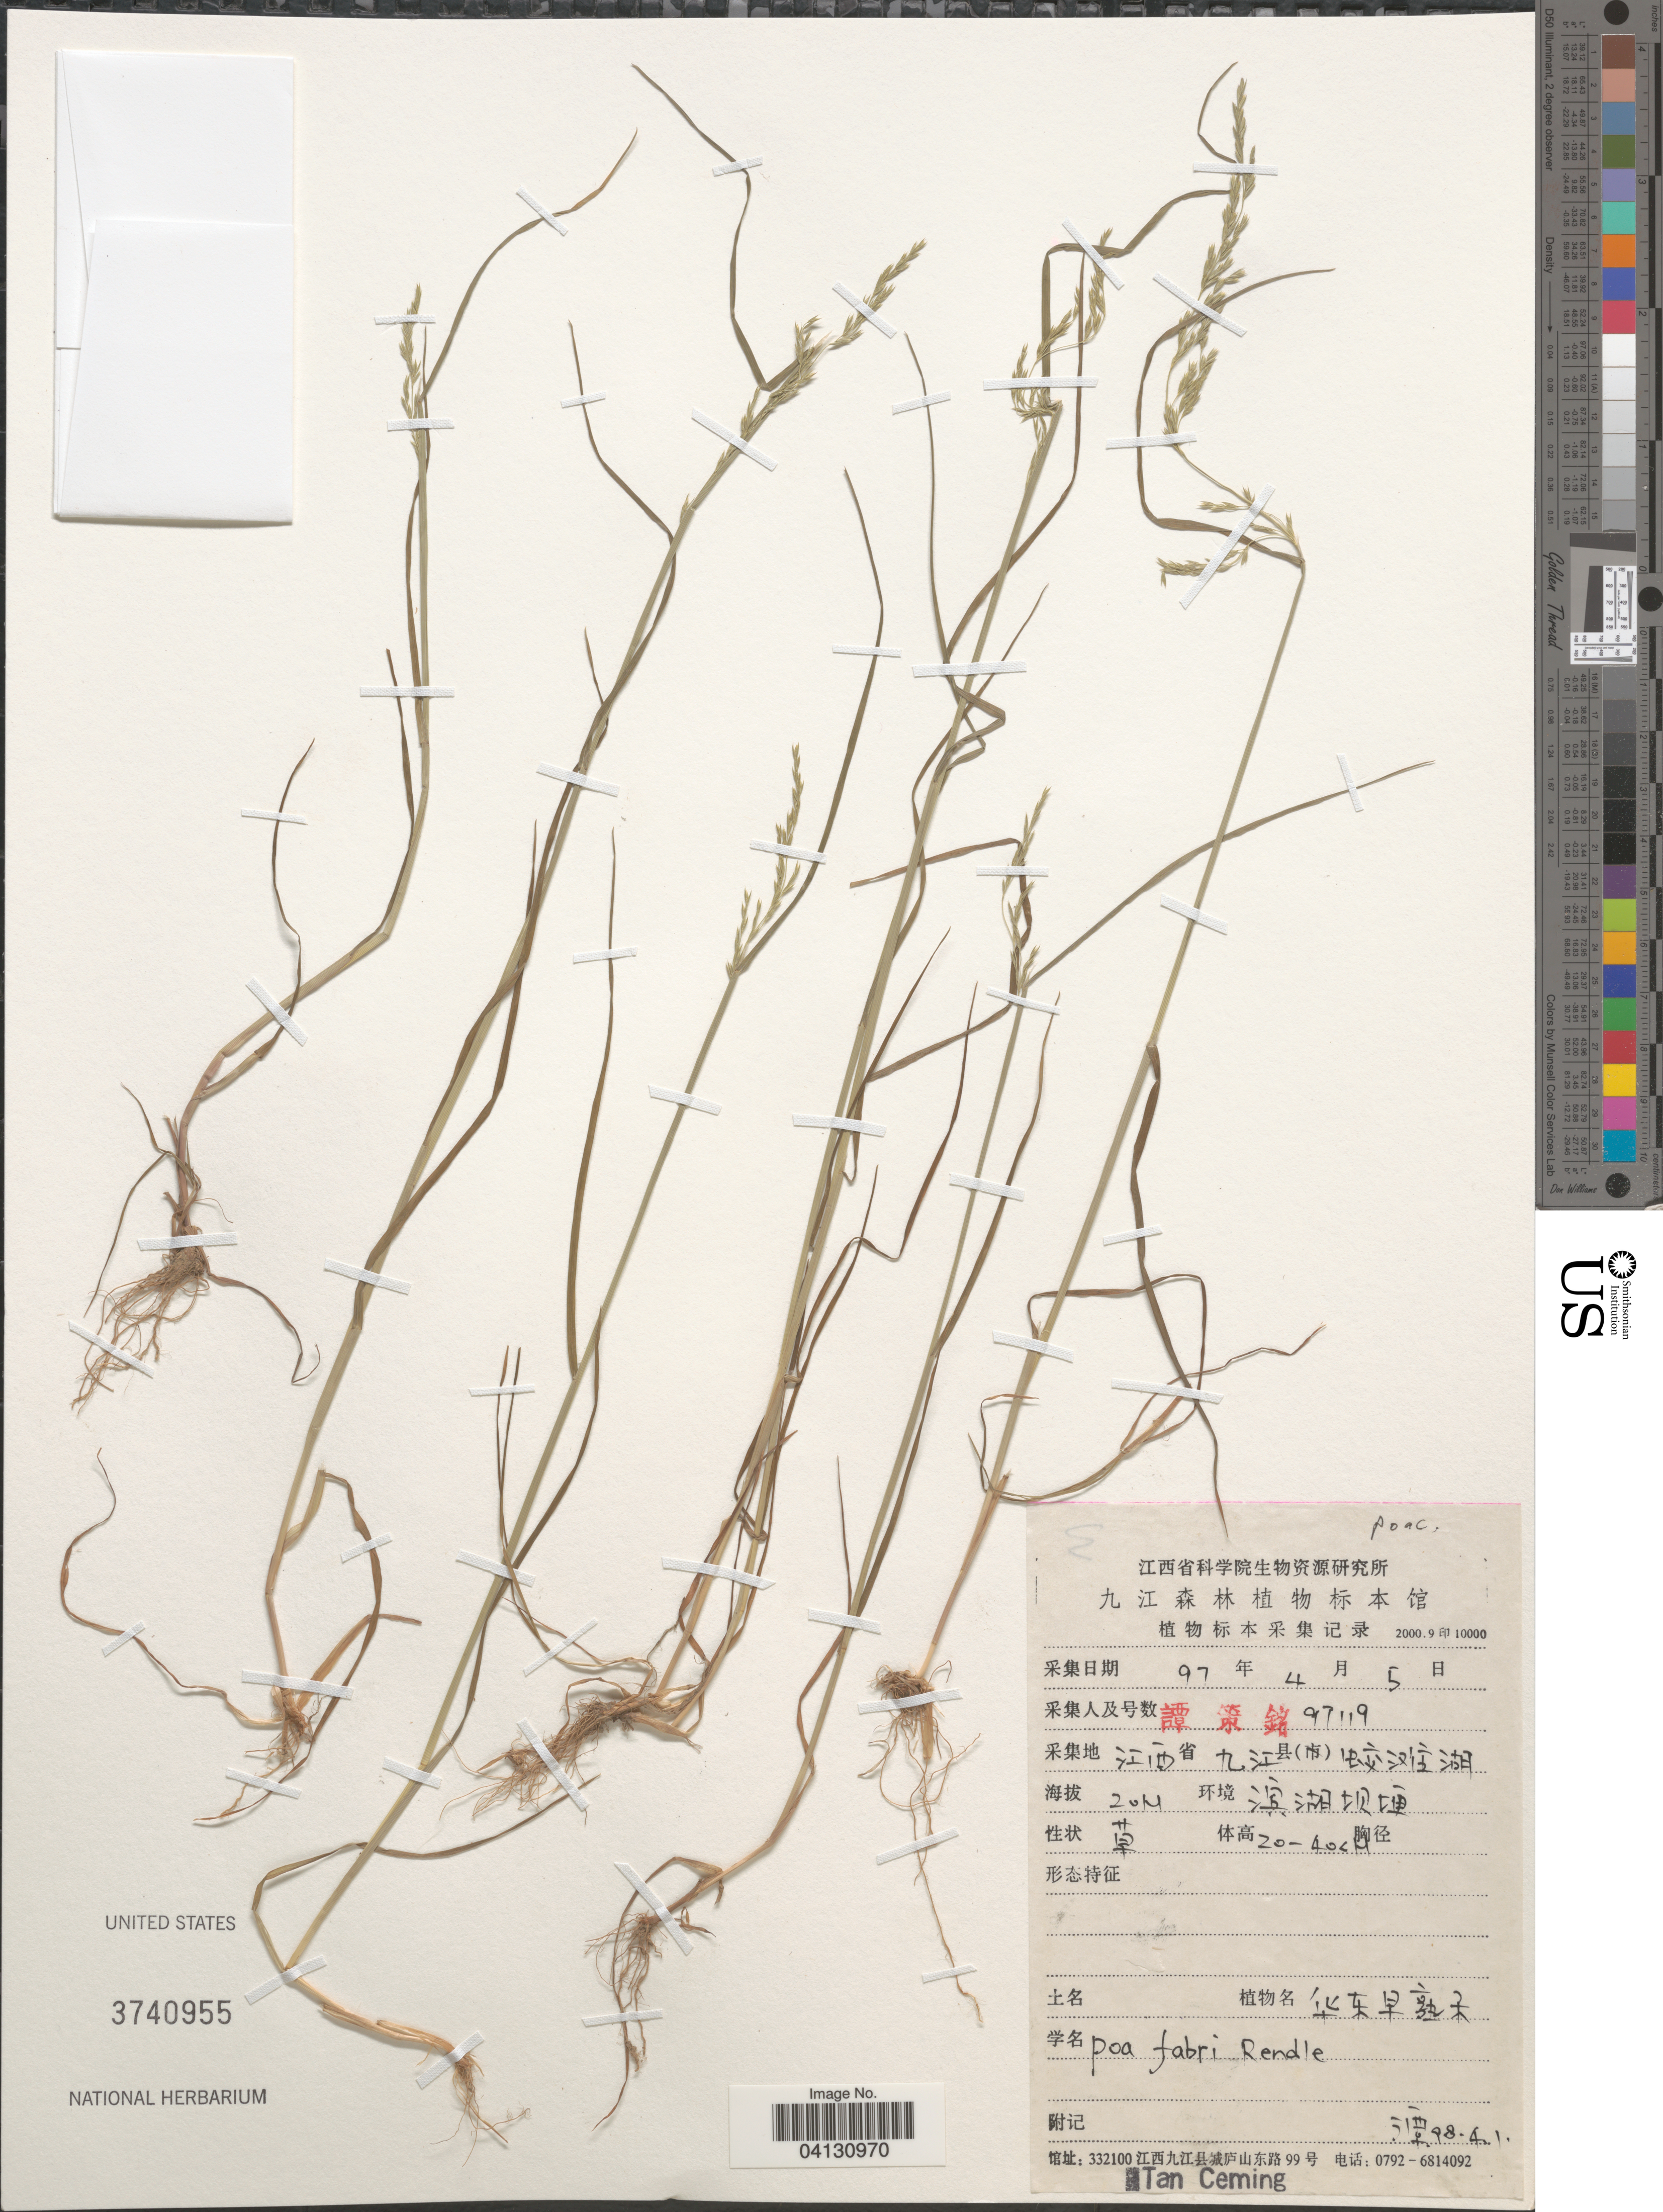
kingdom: Plantae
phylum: Tracheophyta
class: Liliopsida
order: Poales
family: Poaceae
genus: Poa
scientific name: Poa faberi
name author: Rendle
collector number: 97119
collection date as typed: Transcribed d/m/y: 5/4/97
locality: X. Tan Ceming.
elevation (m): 20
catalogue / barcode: US 3740955